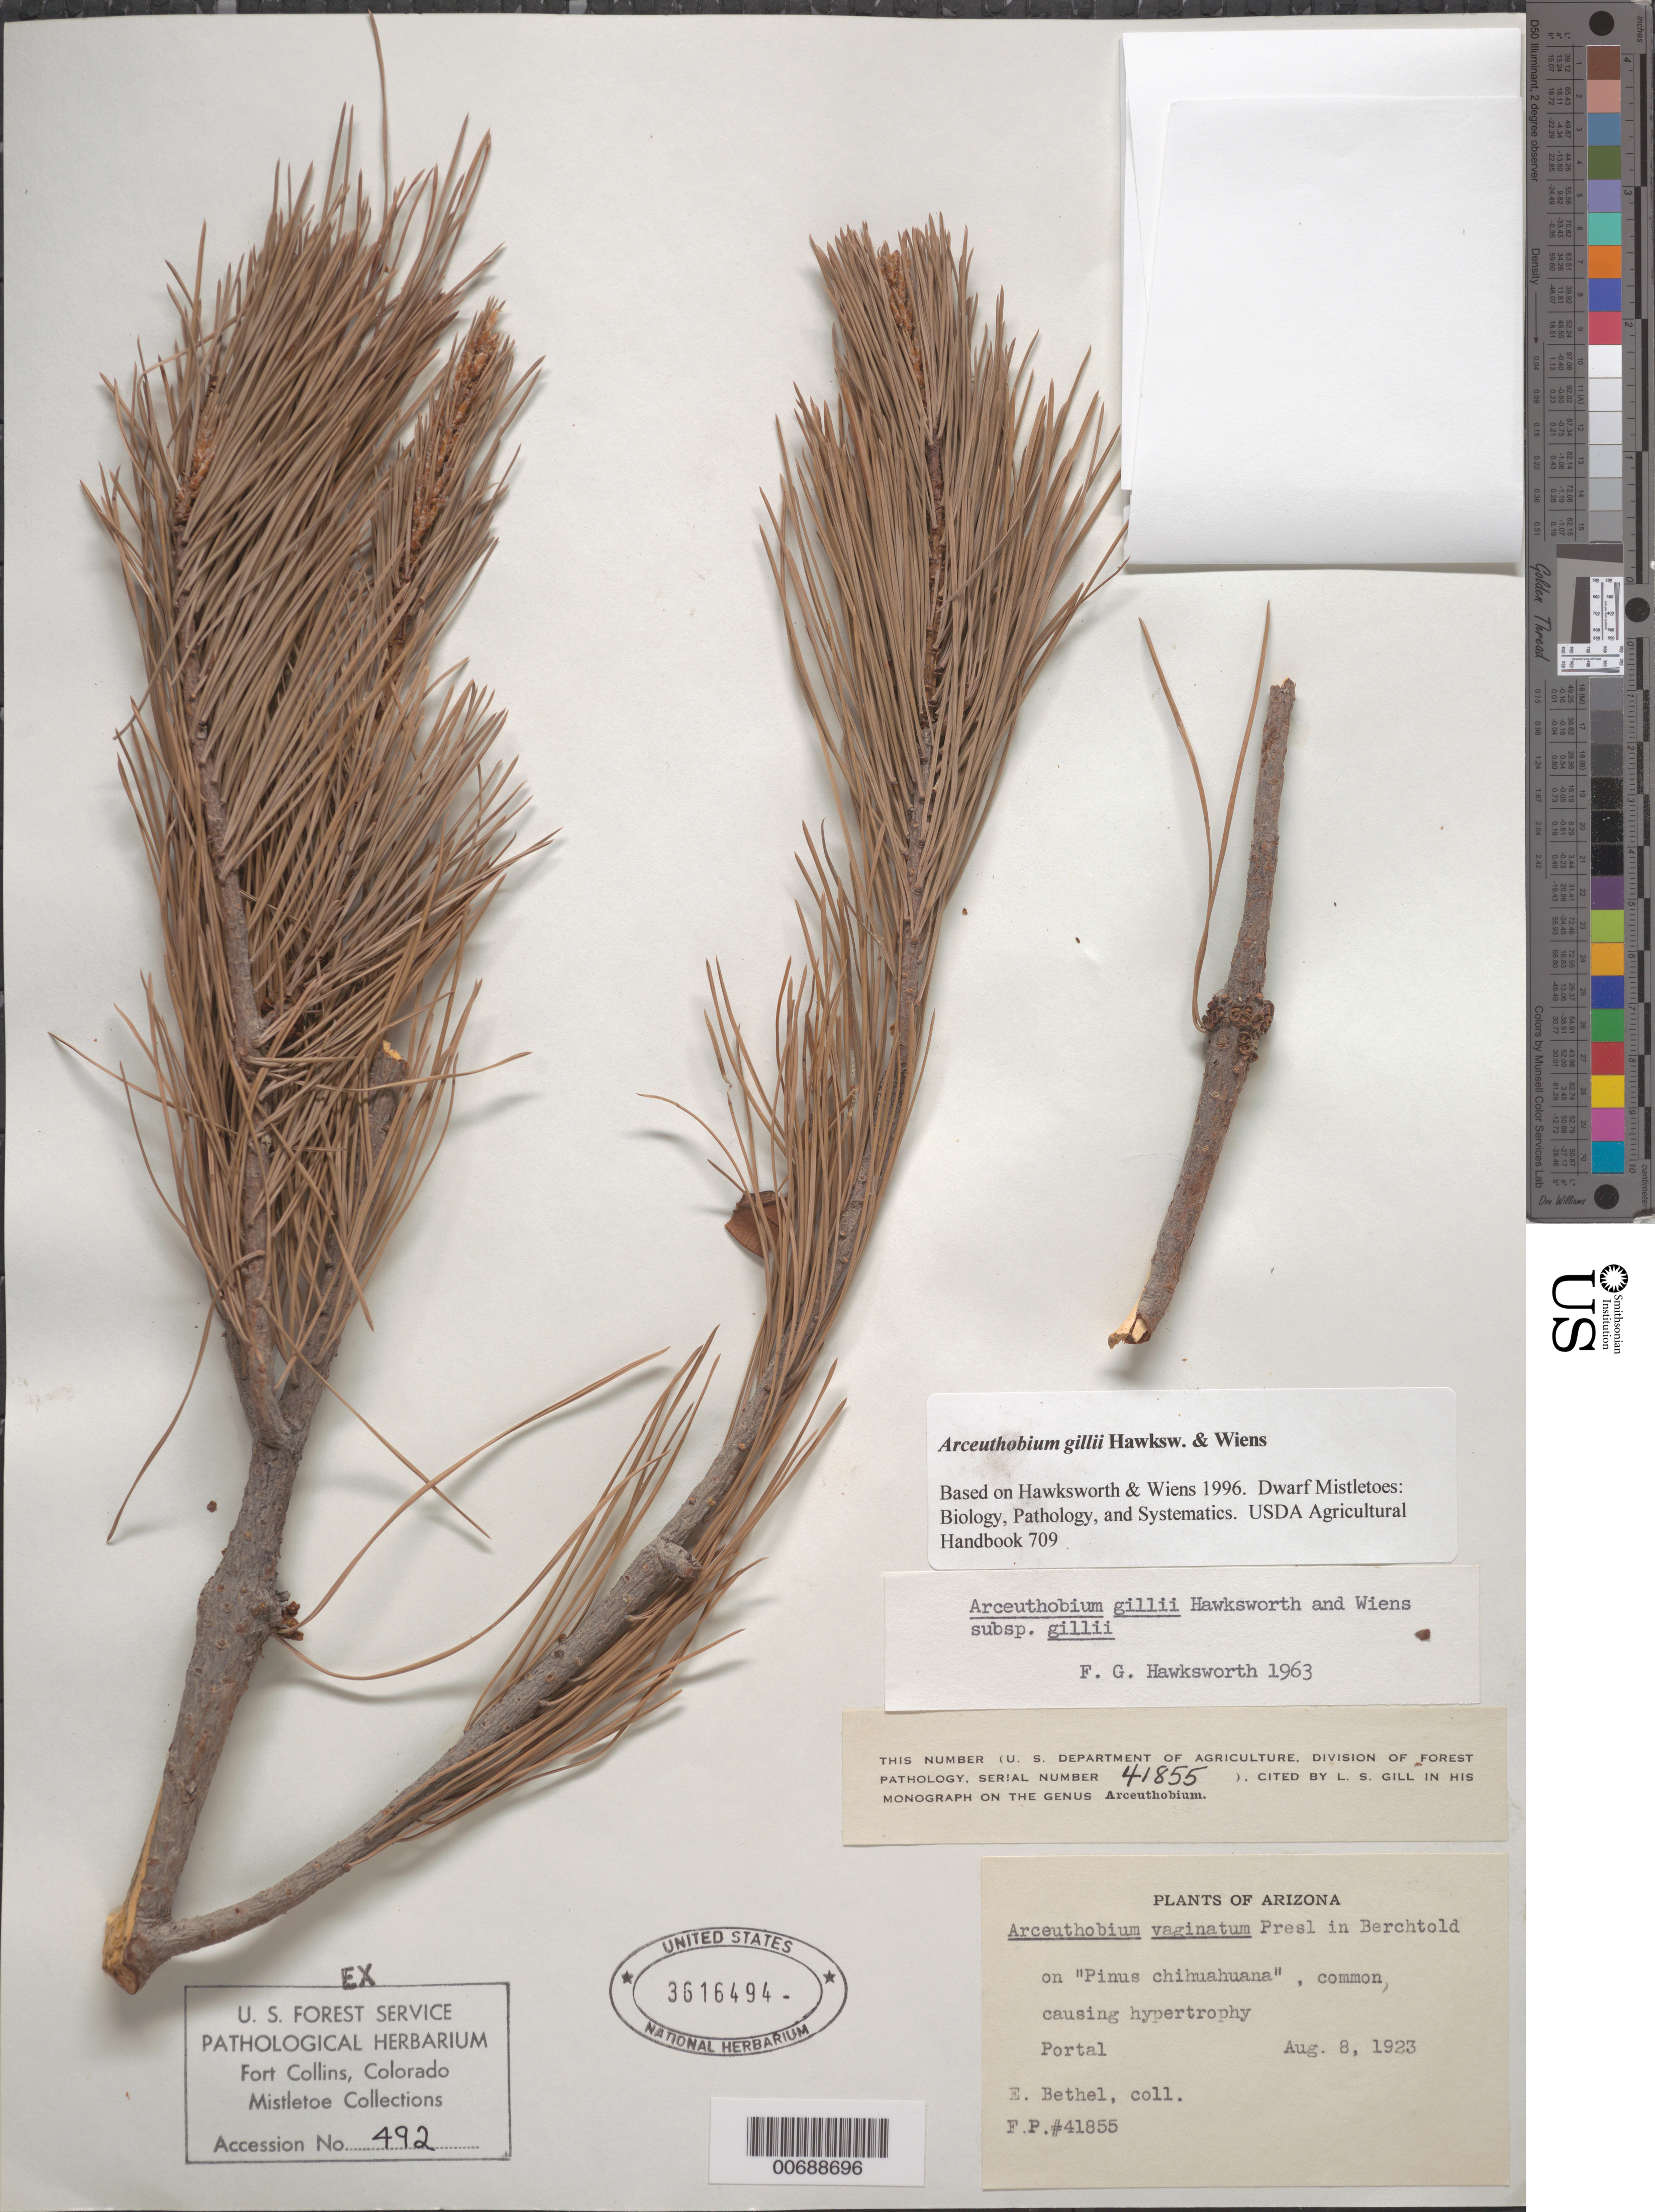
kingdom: Plantae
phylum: Tracheophyta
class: Magnoliopsida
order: Santalales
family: Viscaceae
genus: Arceuthobium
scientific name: Arceuthobium gillii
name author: Hawksw. & Wiens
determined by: Hawksworth, F. G.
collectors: E. Bethel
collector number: FP 41855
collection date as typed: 8 Aug 1923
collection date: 1923-08-08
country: United States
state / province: Arizona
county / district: Cochise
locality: Portal.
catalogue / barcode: US 3616494